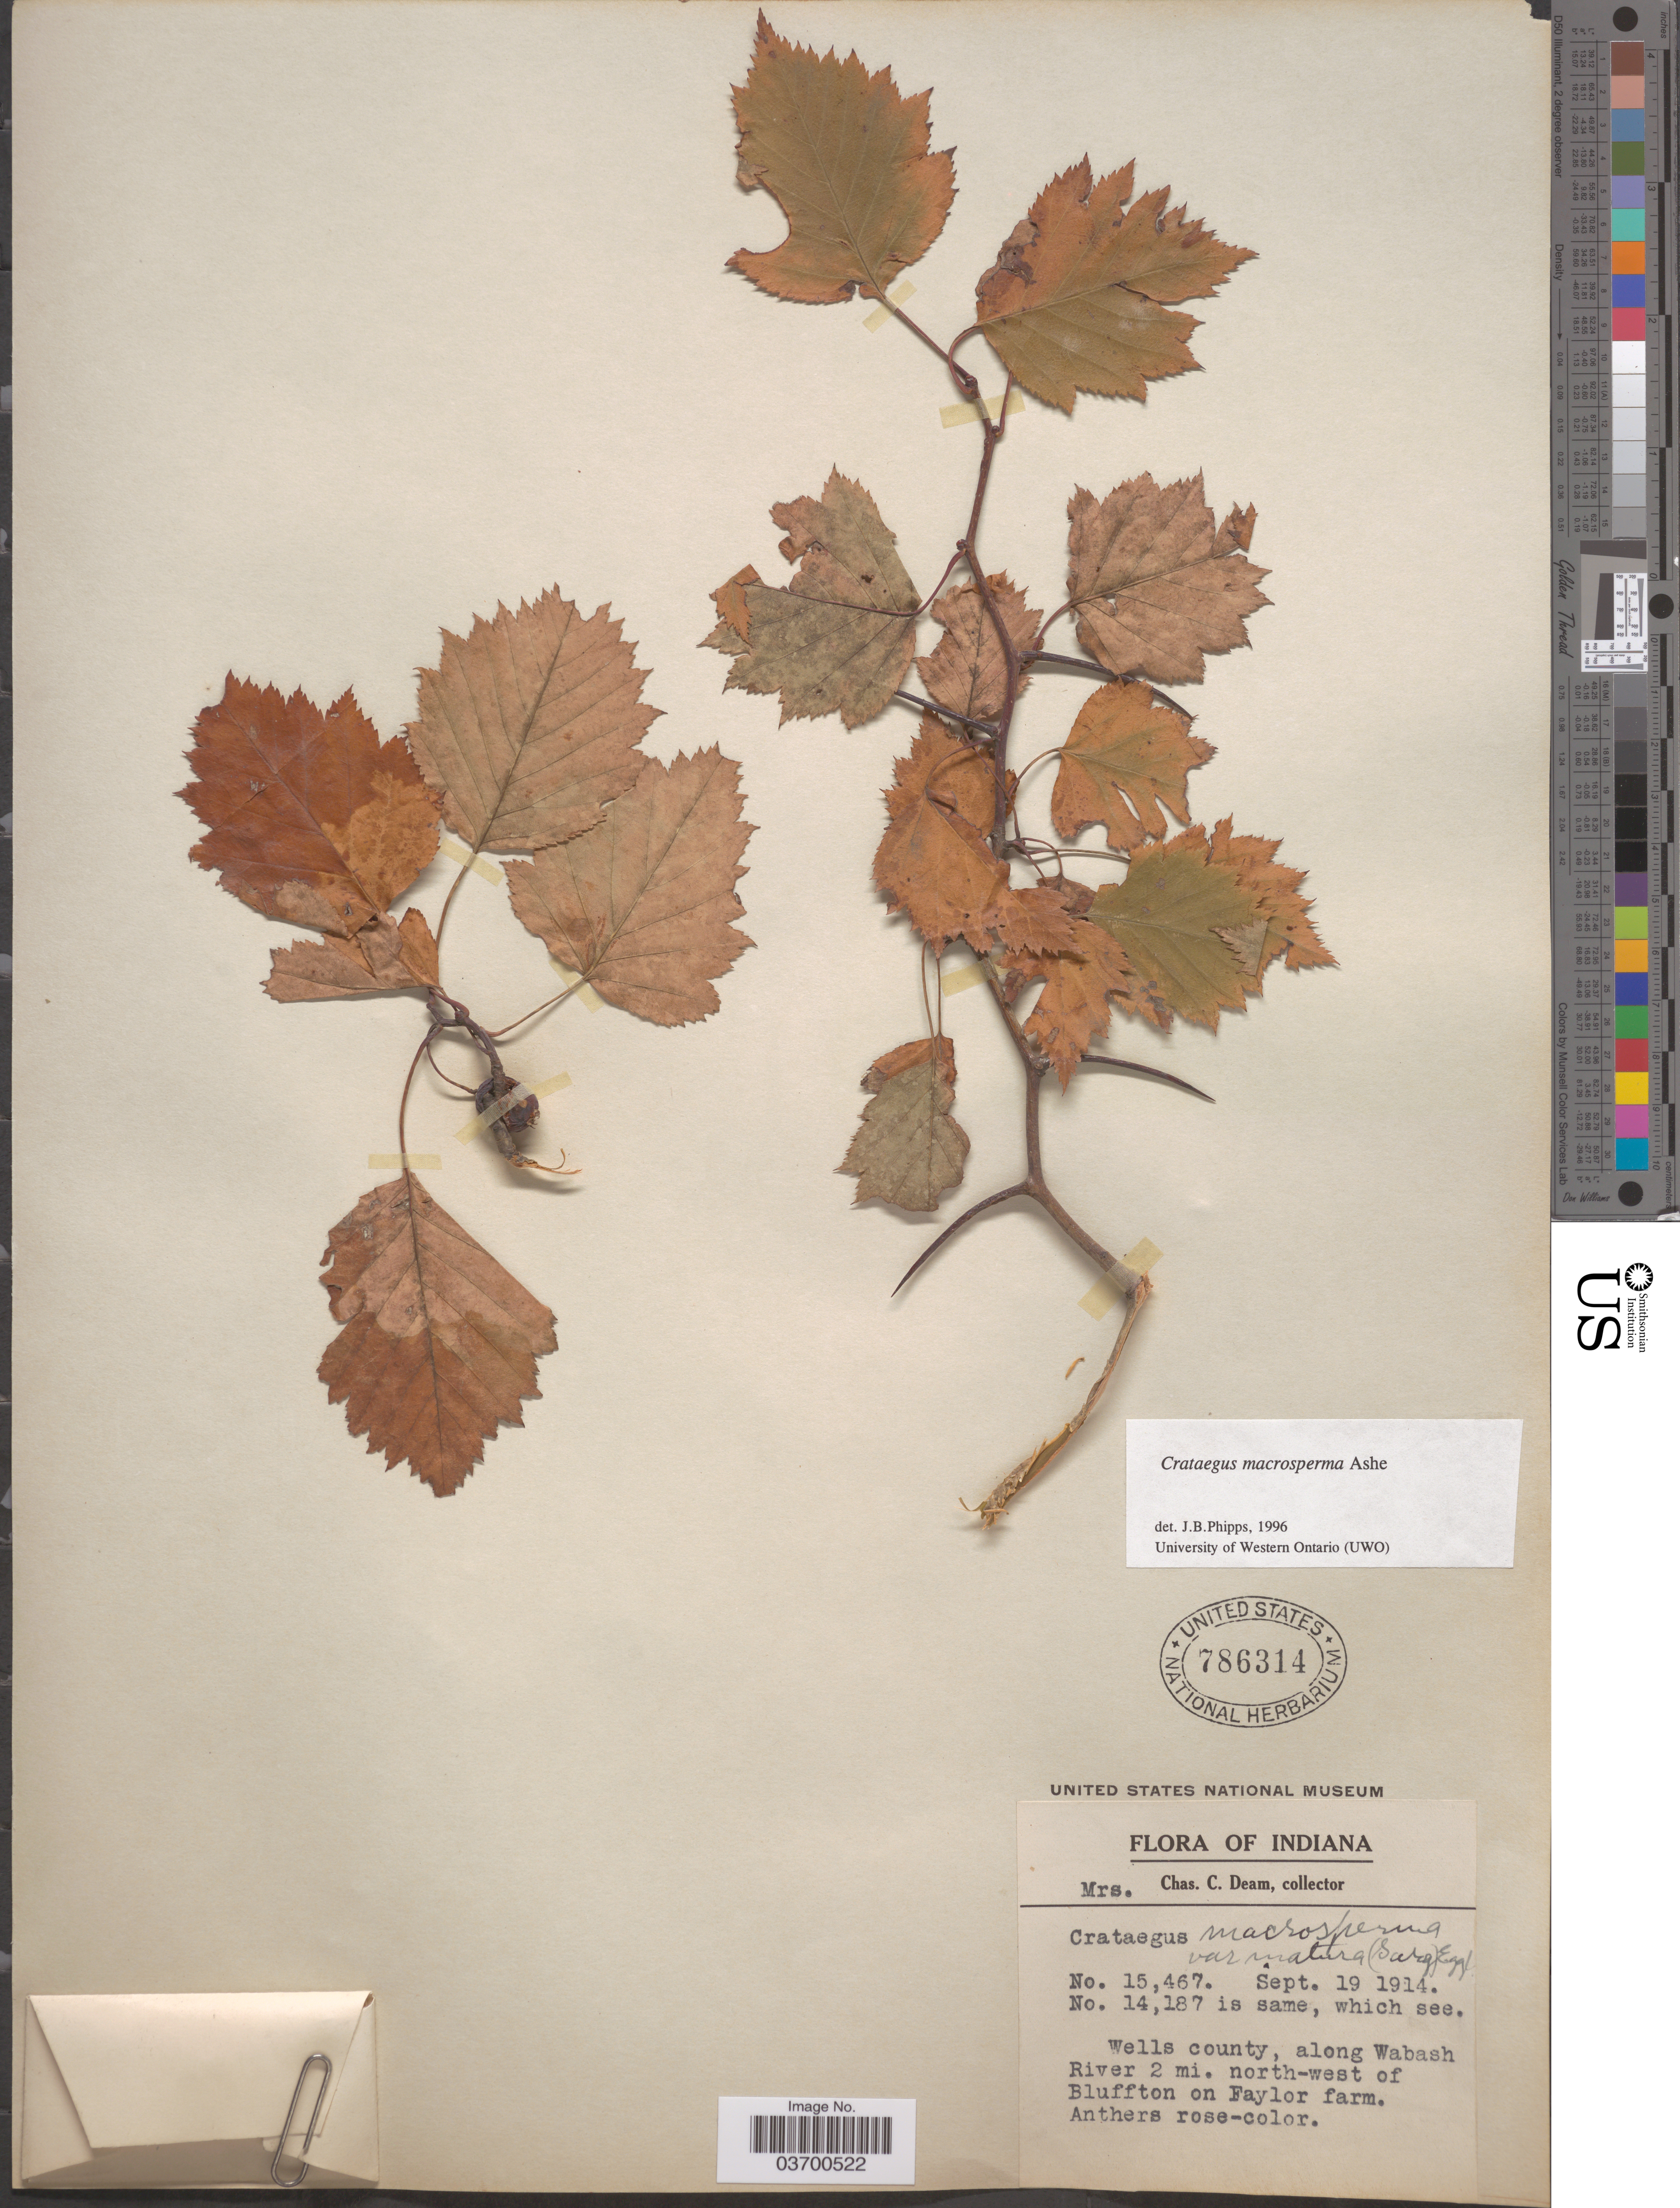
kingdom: Plantae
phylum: Tracheophyta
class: Magnoliopsida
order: Rosales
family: Rosaceae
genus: Crataegus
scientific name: Crataegus macrosperma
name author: Ashe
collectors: C. Deam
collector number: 14187/15467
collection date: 1914-09-19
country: United States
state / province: Indiana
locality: Wells county, along Wabash River 2 mi. north-west of Bluffton on Faylor farm.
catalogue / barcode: US 786314